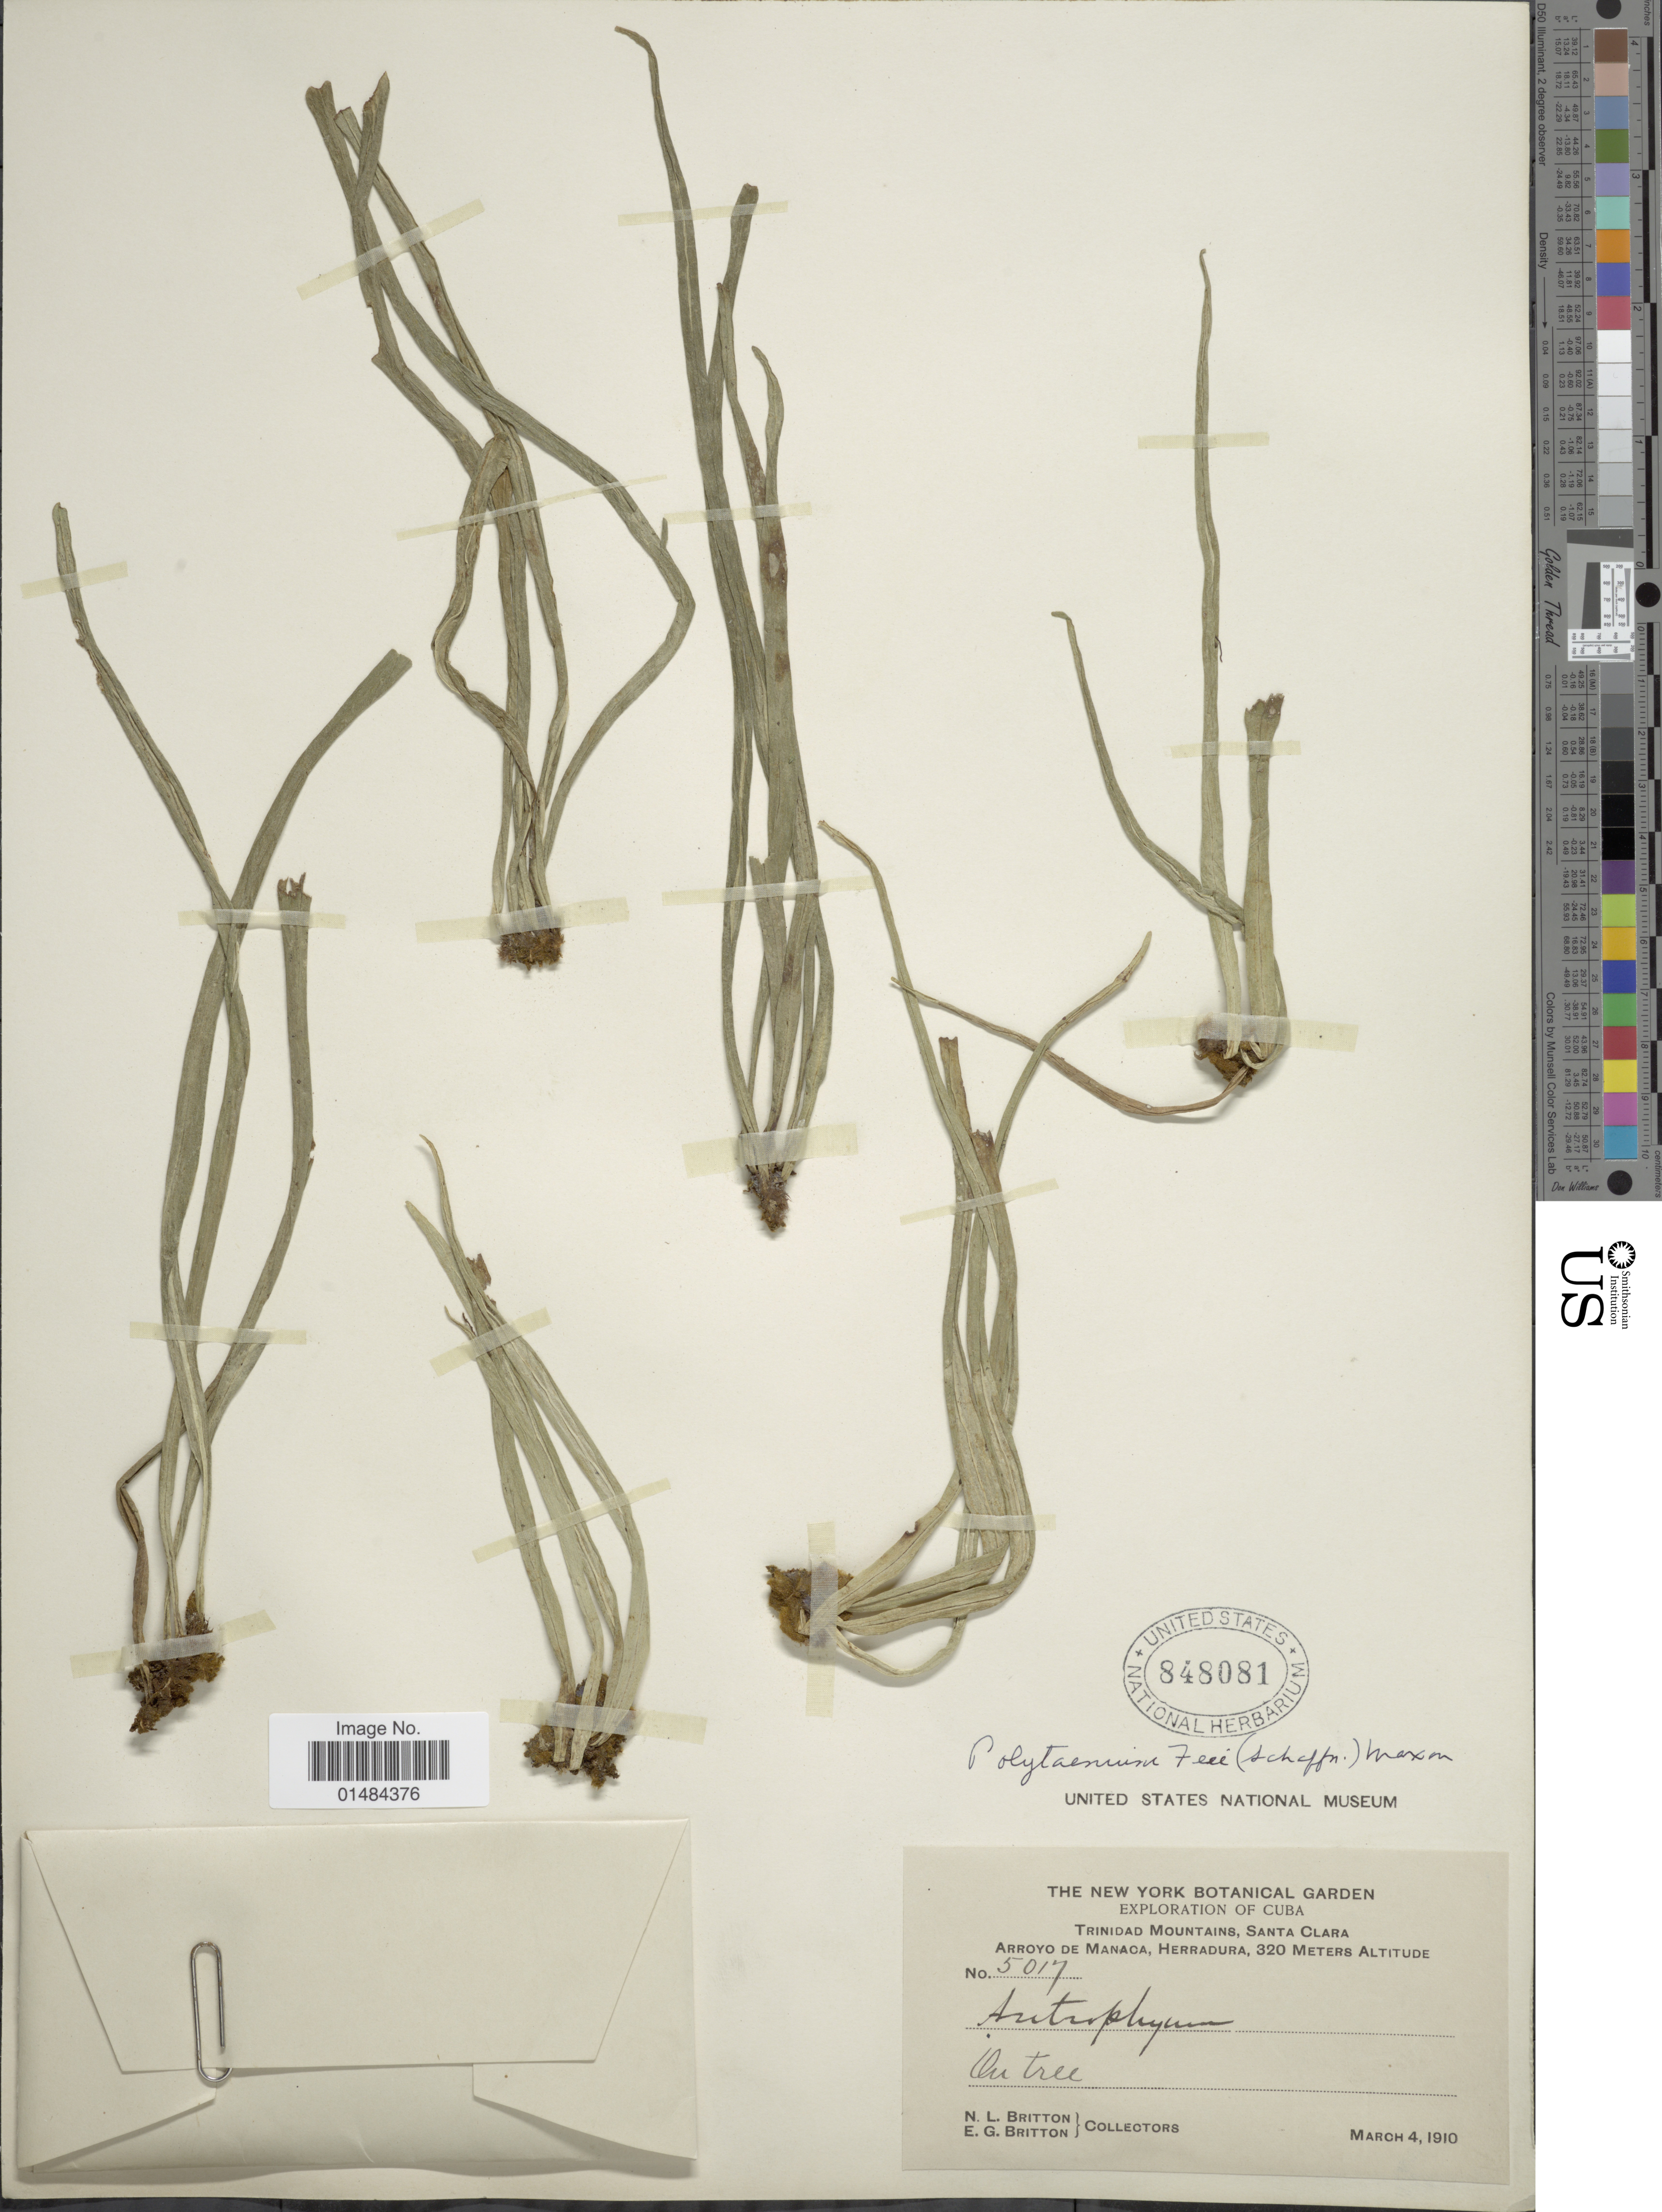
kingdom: Plantae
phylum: Tracheophyta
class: Polypodiopsida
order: Polypodiales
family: Pteridaceae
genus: Polytaenium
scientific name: Polytaenium lanceolatum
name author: (L.) Desv.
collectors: N. Britton & E. G. Britton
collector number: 5017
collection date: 1910-03-04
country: Cuba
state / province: Las Villas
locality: Cuba, Trinidad Mountains, Santa Clara, Arroyo de Manaca, Herradura.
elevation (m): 320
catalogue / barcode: US 848081